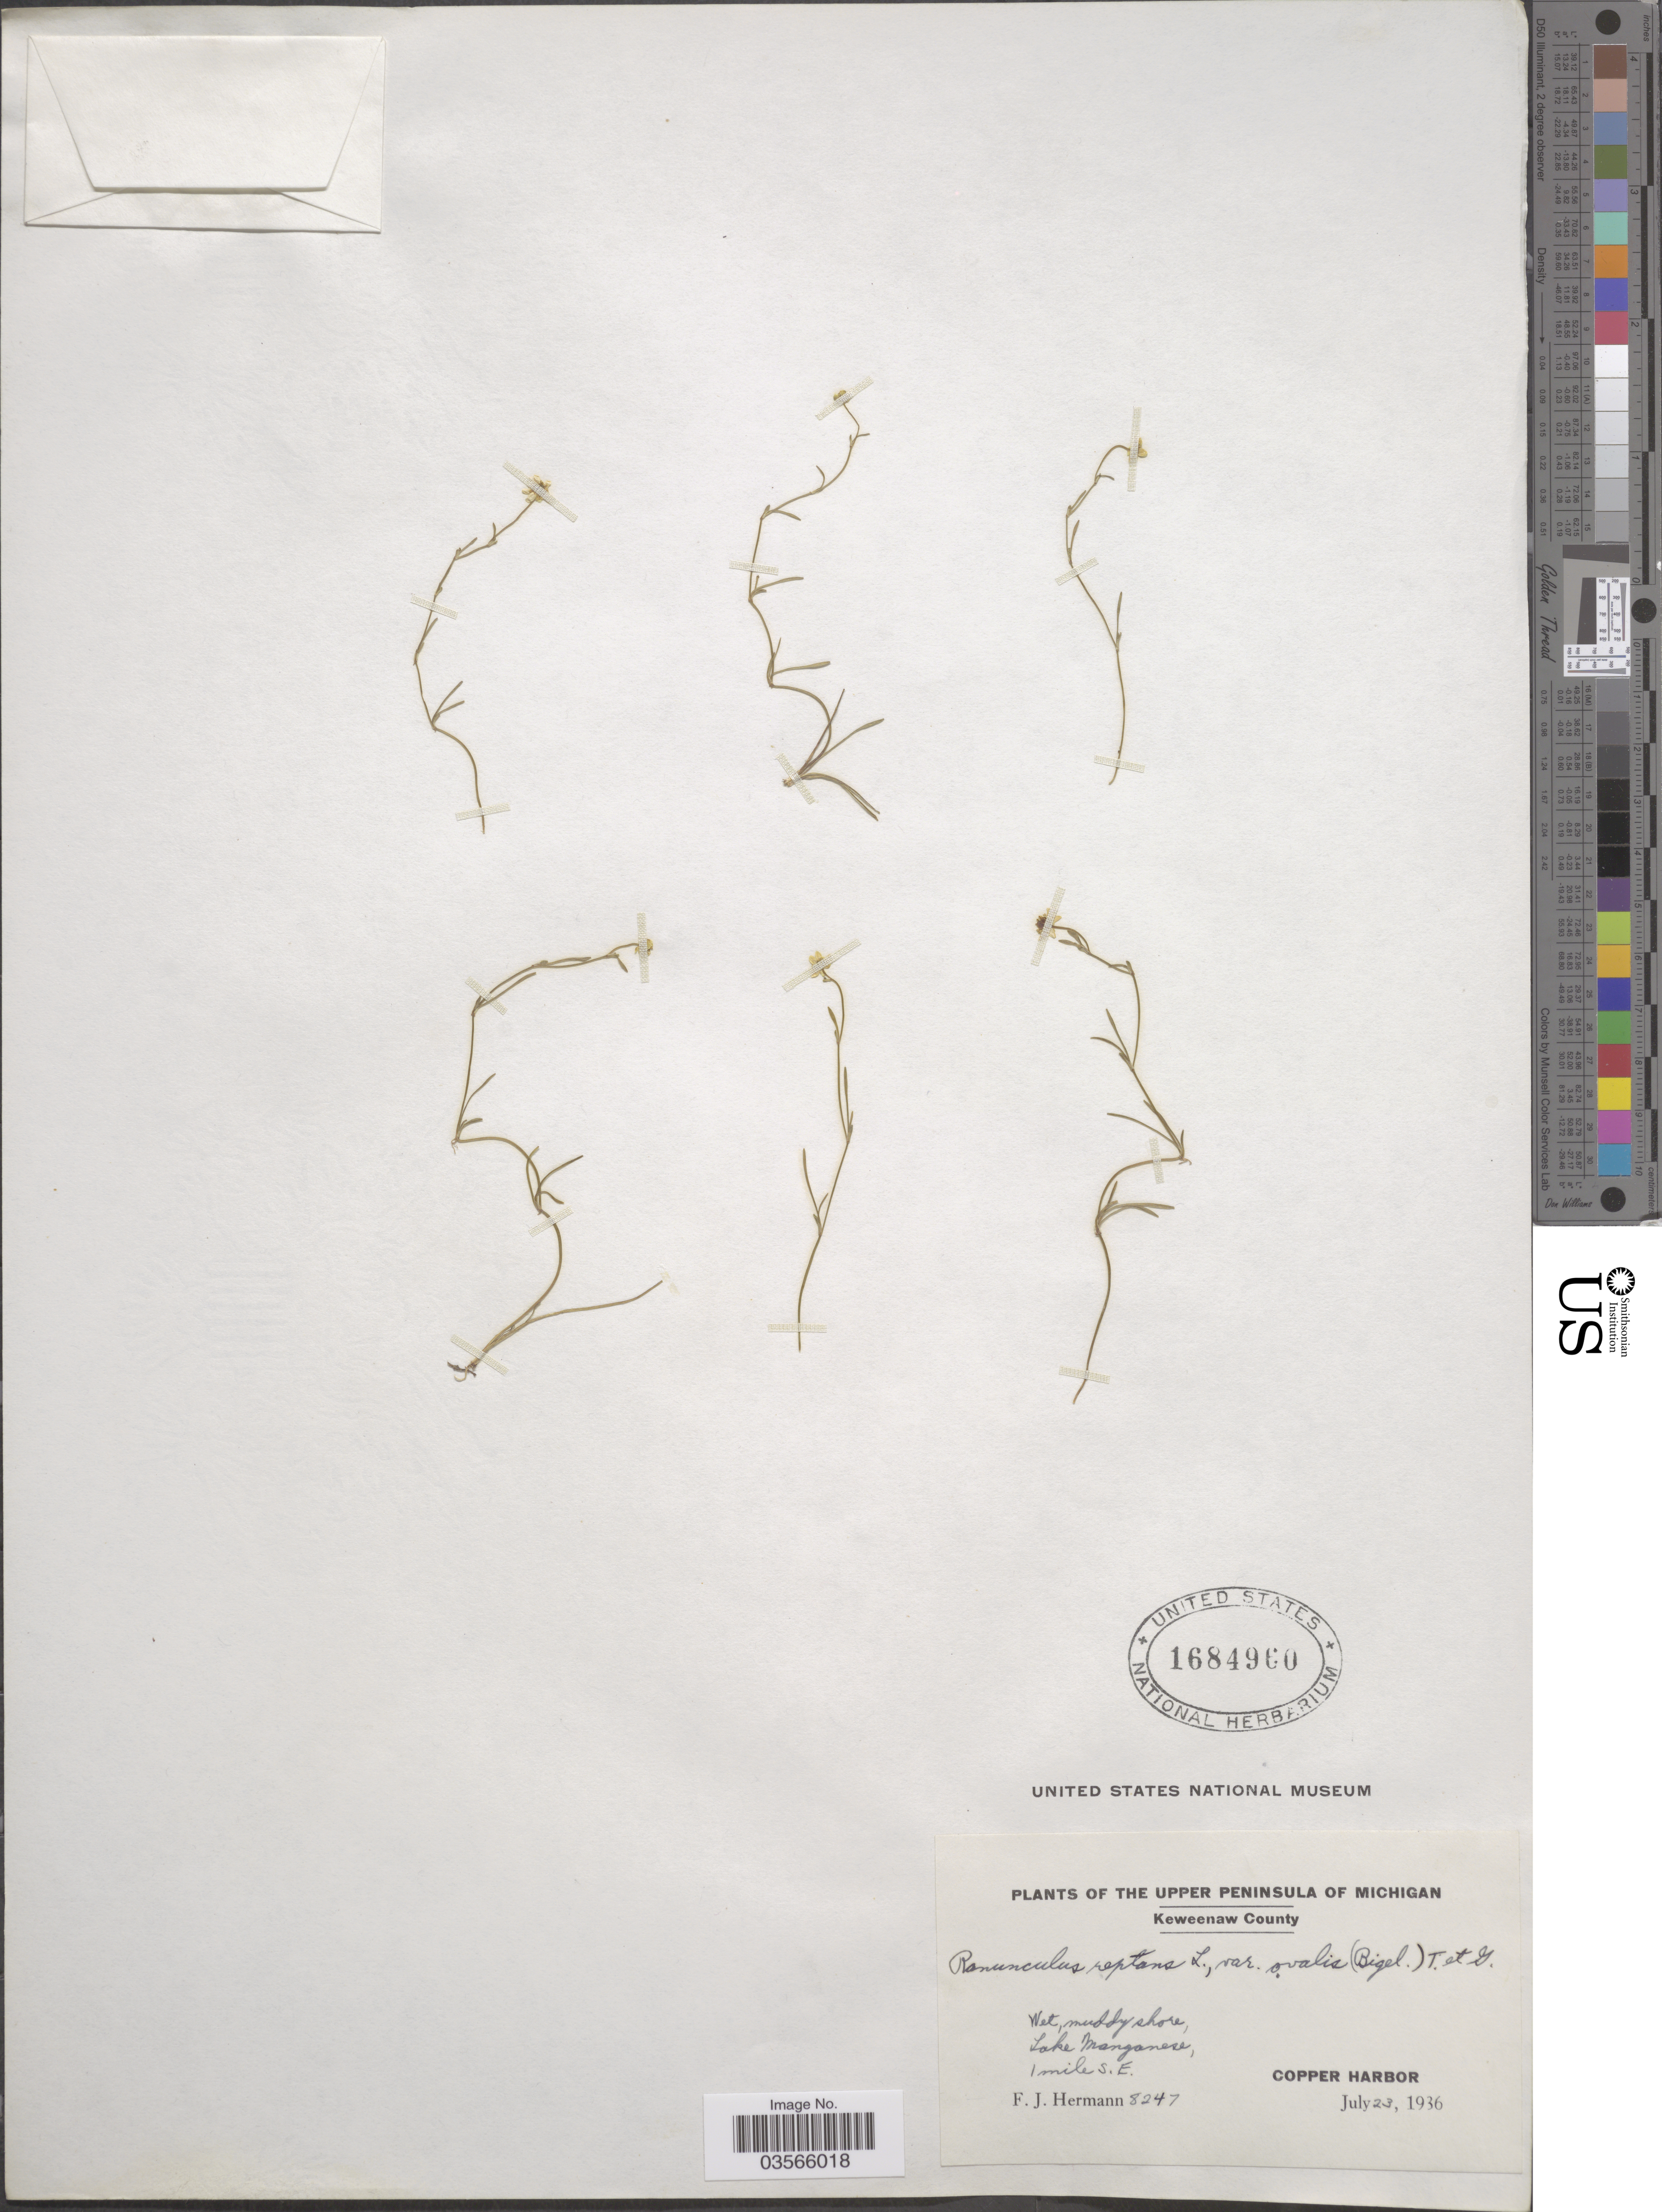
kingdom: Plantae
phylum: Tracheophyta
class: Magnoliopsida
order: Ranunculales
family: Ranunculaceae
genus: Ranunculus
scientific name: Ranunculus flammula var. filiformis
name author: (Michx.) Hook.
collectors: F. J. Hermann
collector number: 8247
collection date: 1936-07-23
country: United States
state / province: Michigan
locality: The Upper Peninsula of Michigan. Keweenaw County. Lake Manganese, 1 mile S. E. Copper Harbor.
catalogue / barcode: US 1684960